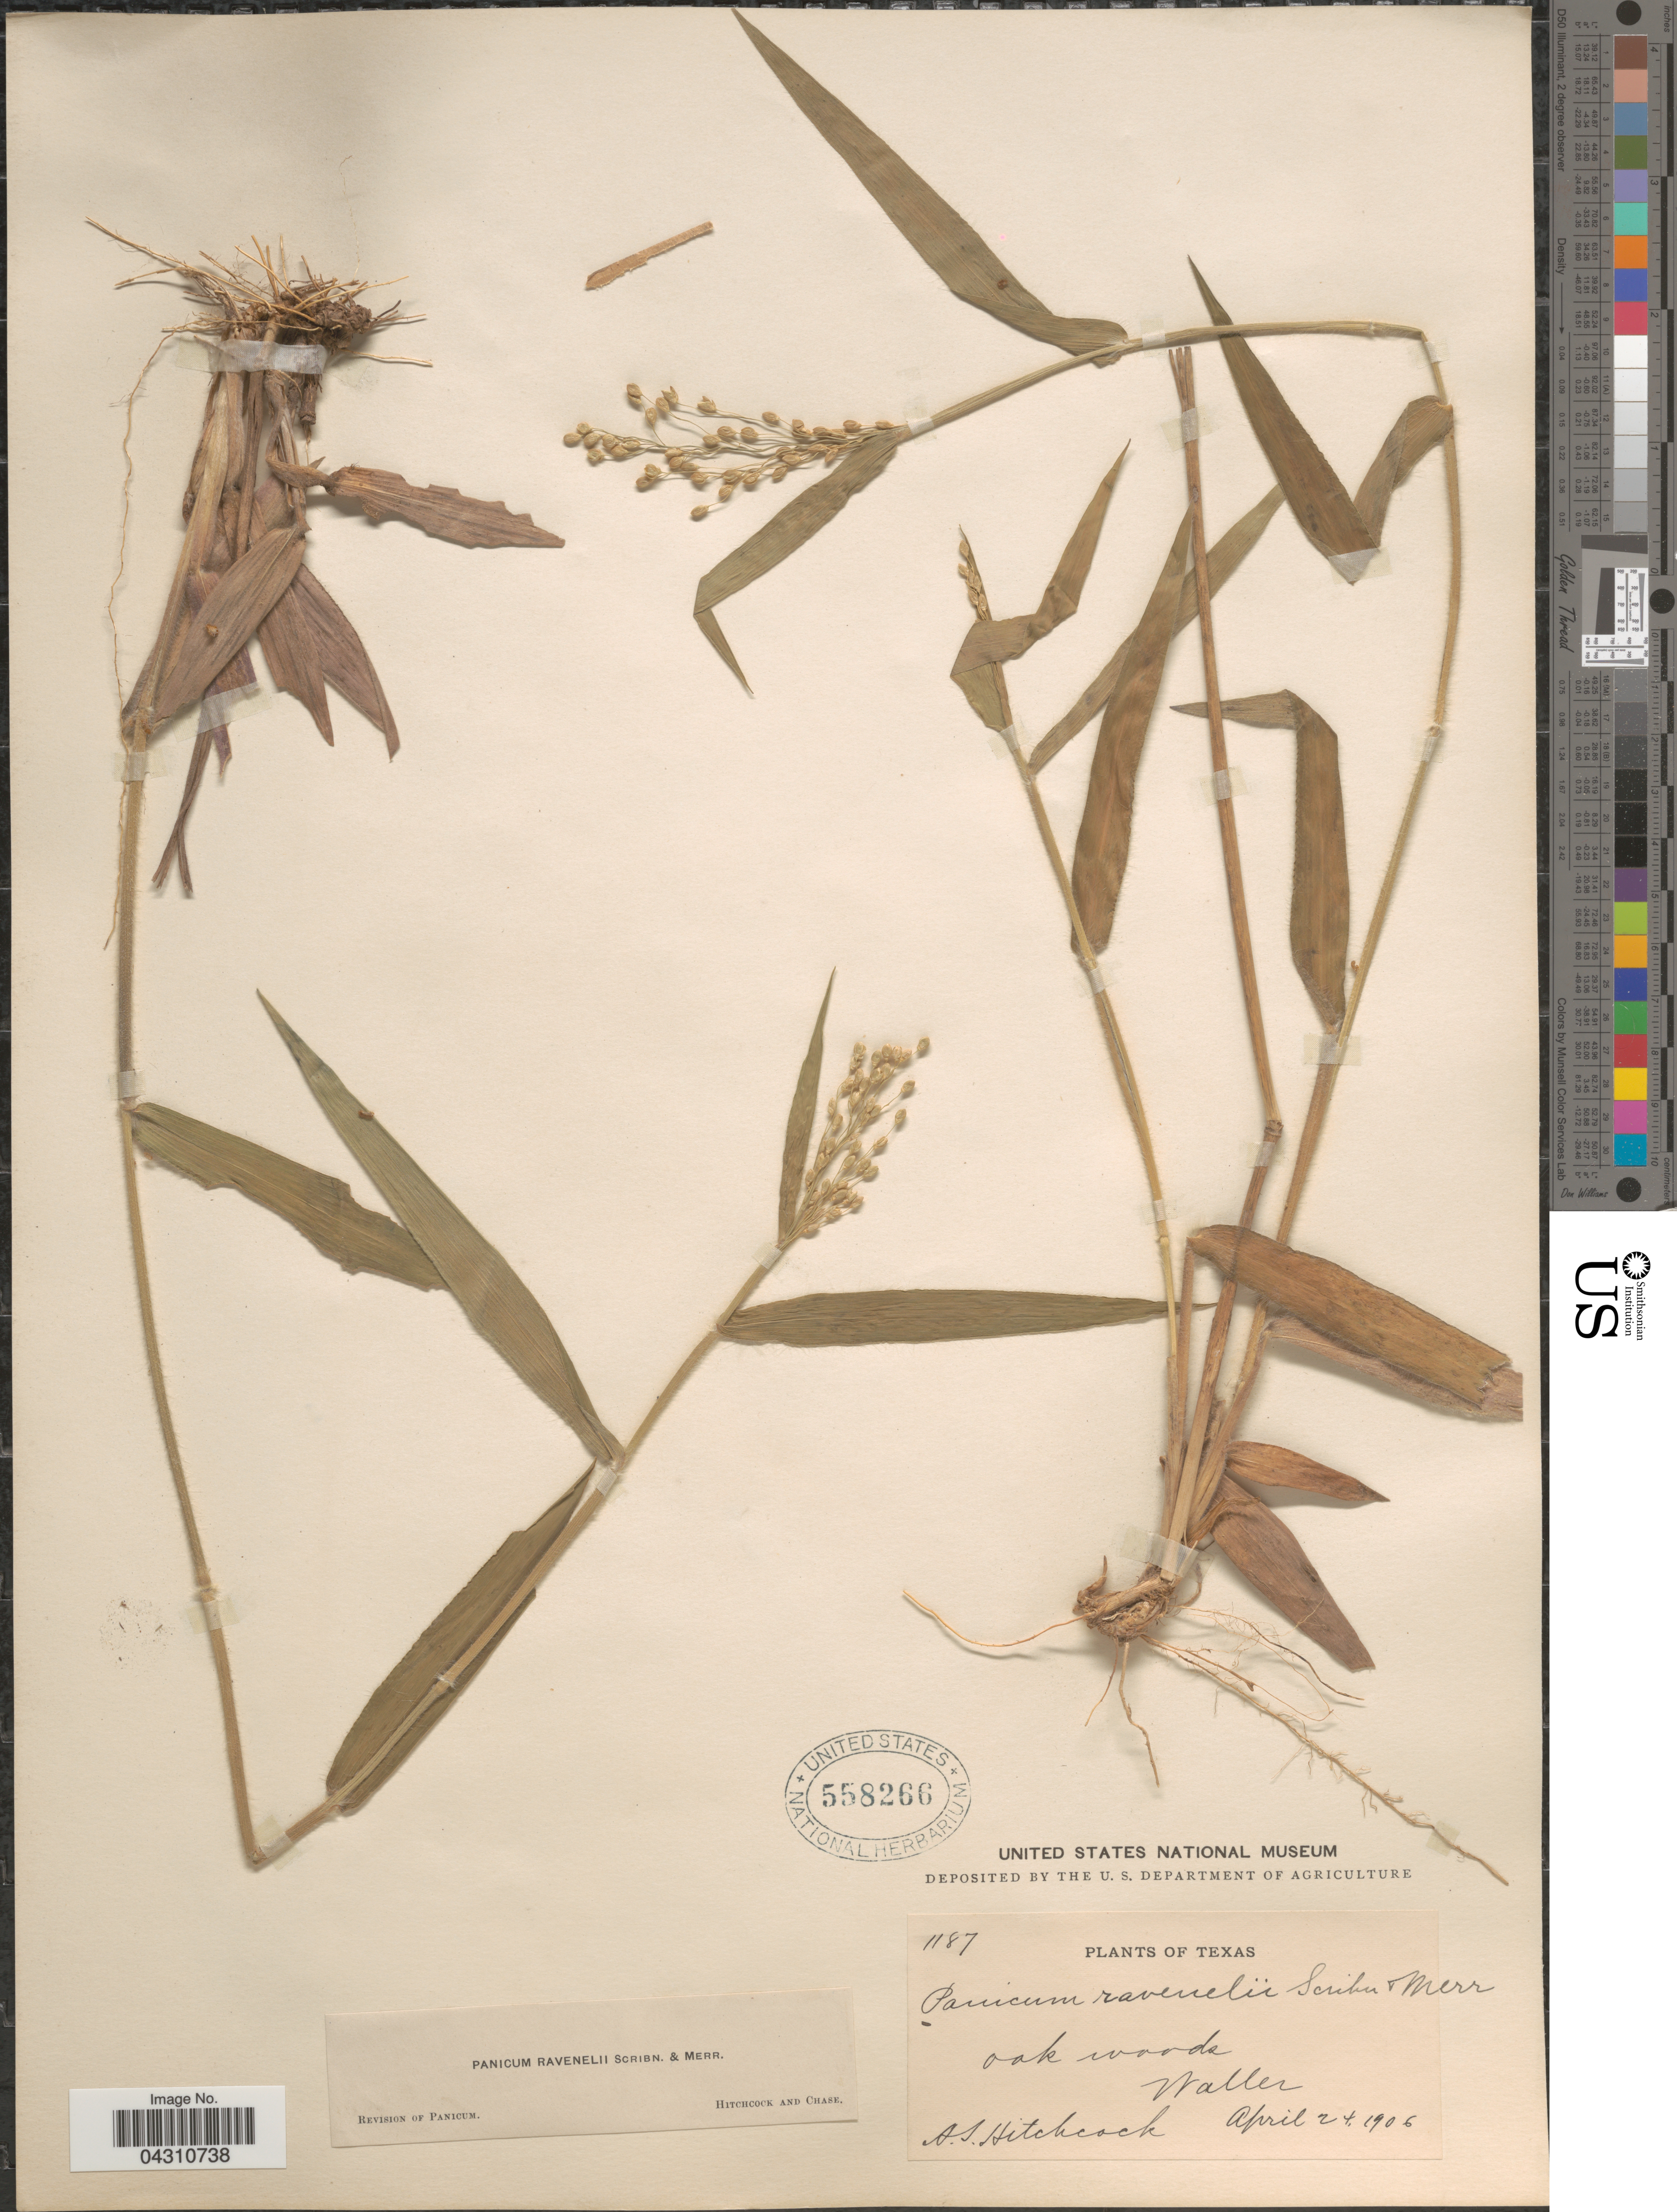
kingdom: Plantae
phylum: Tracheophyta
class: Liliopsida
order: Poales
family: Poaceae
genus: Dichanthelium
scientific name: Dichanthelium ravenelii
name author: (Scribn. & Merr.) Gould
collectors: A. S. Hitchcock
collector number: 1187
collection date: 1906-04-24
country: United States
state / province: Texas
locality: Oak woods. Waller.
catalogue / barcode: US 558266